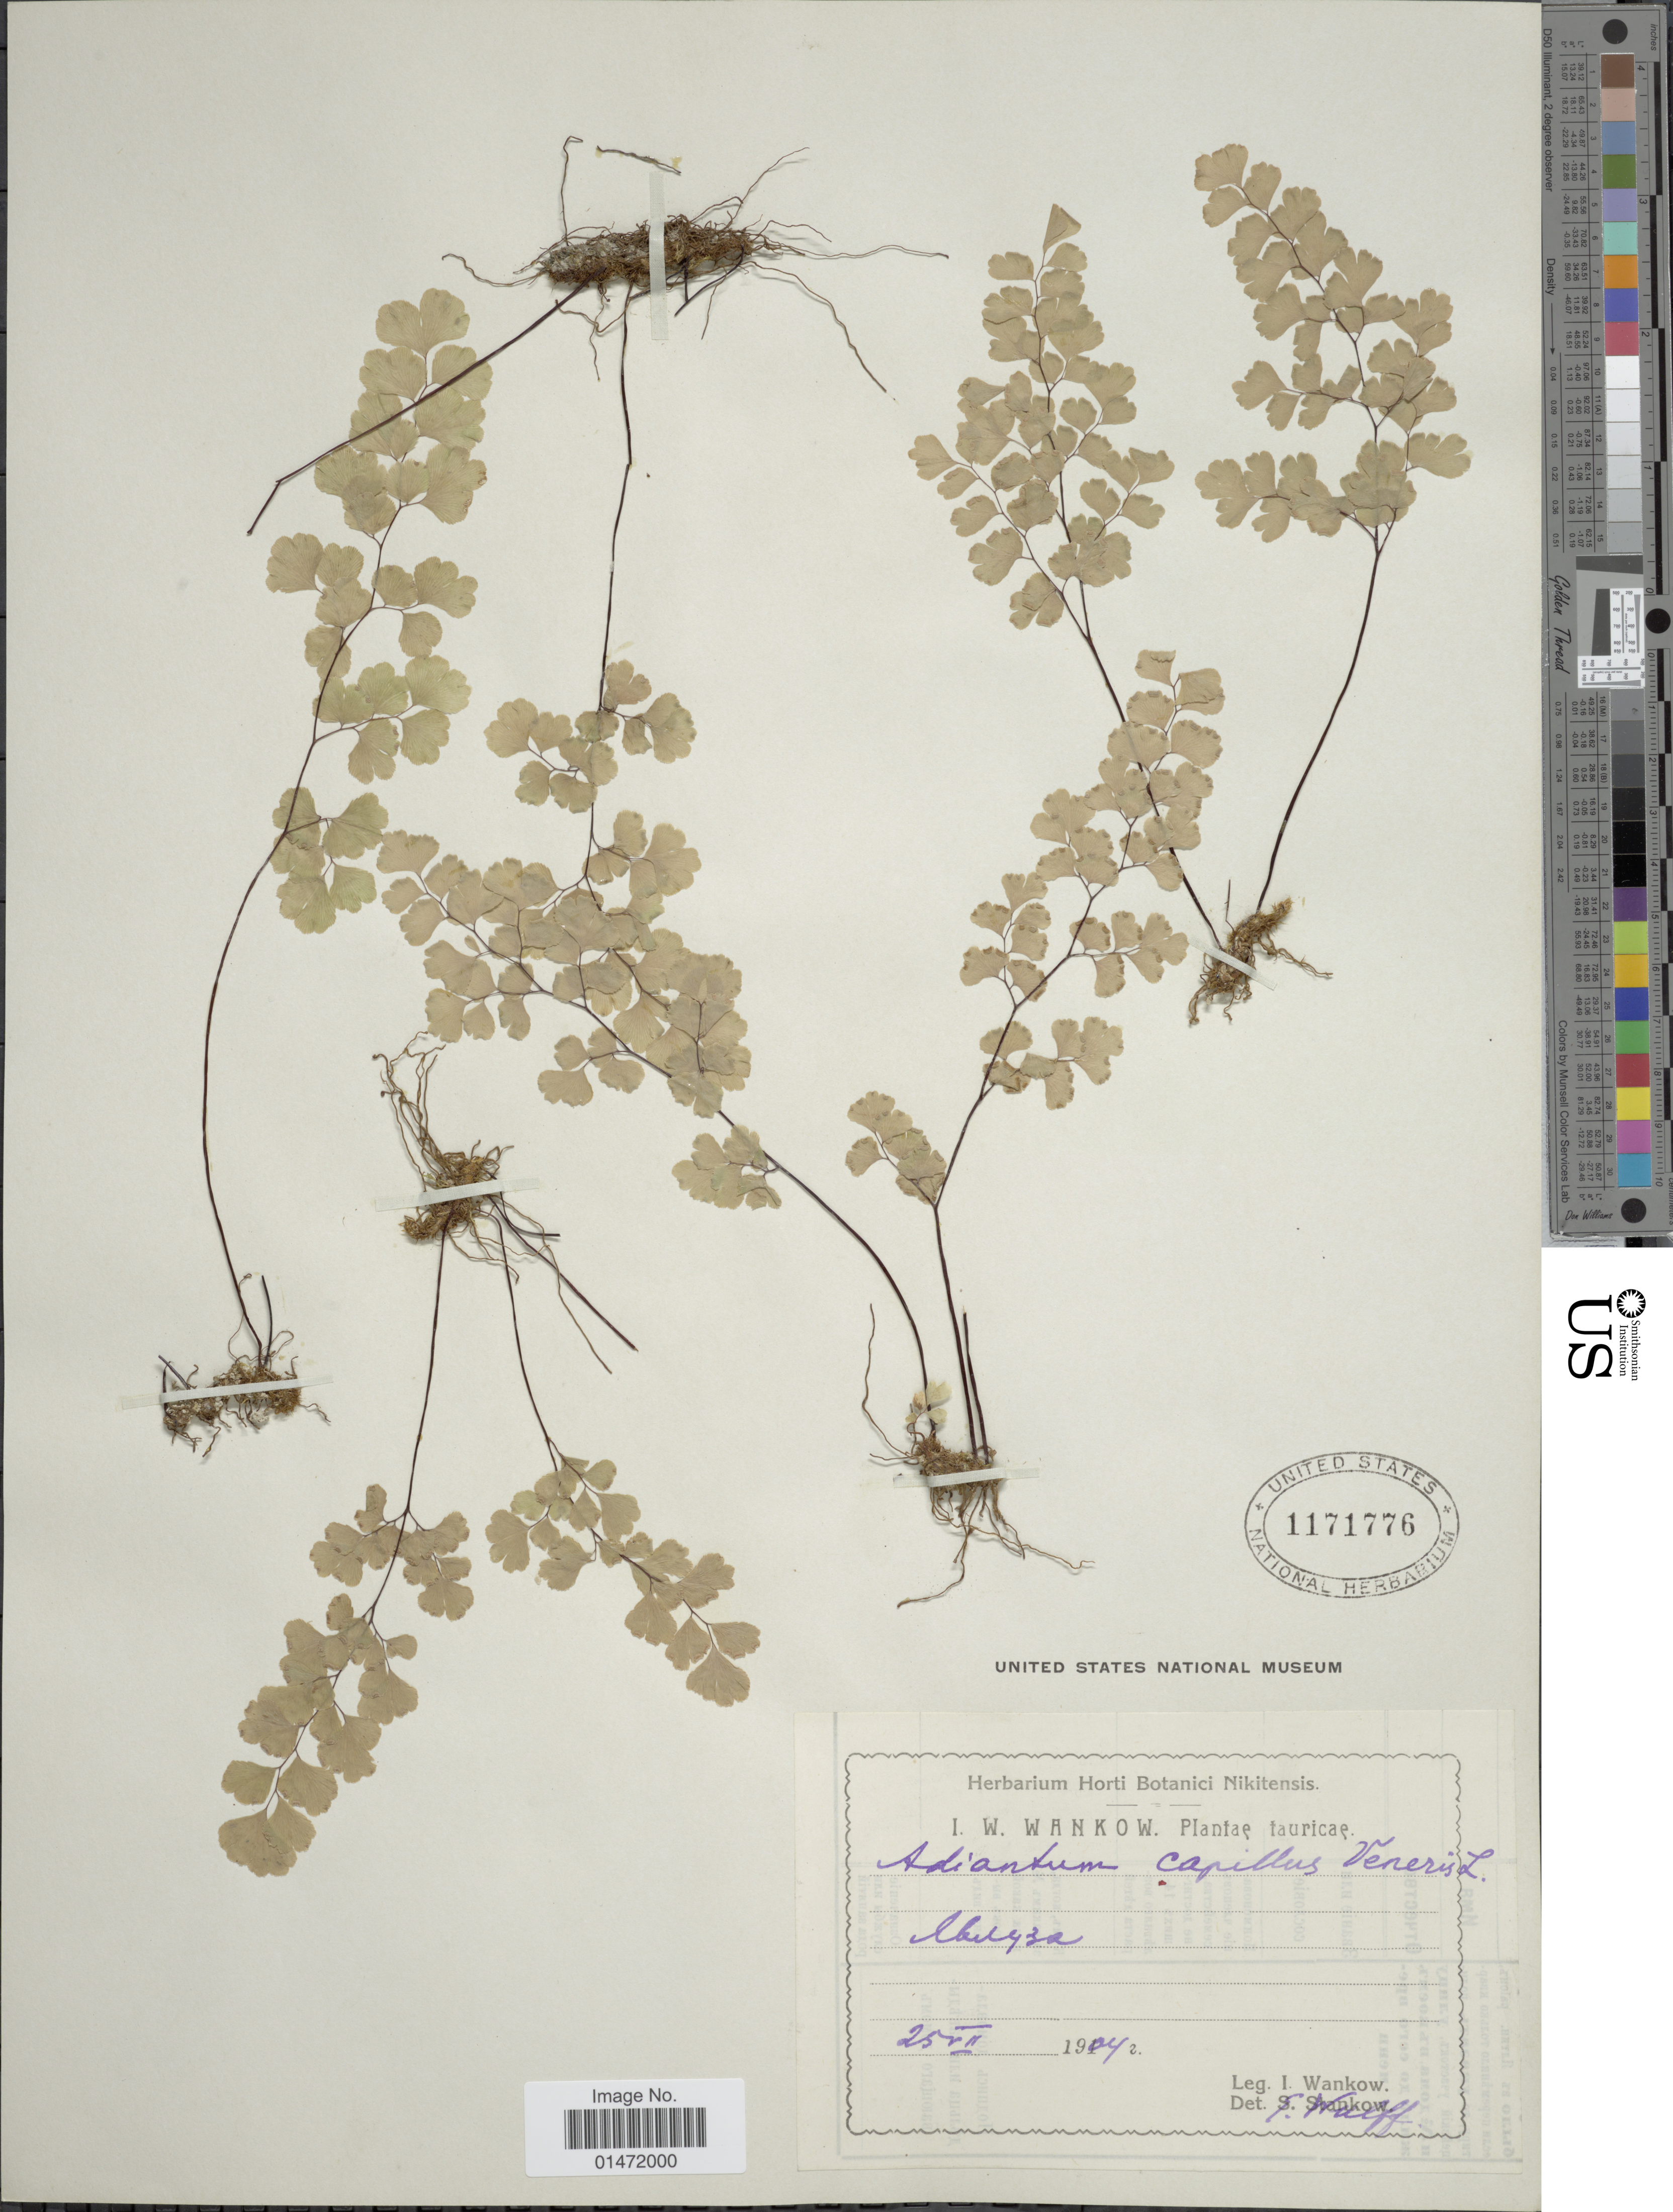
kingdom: Plantae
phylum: Tracheophyta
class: Polypodiopsida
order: Polypodiales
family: Pteridaceae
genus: Adiantum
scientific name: Adiantum capillus-veneris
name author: L.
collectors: I. Wankow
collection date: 1904-07-25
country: Ukraine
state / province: Crimea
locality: Tauricae. [illegible text]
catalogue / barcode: US 1171776